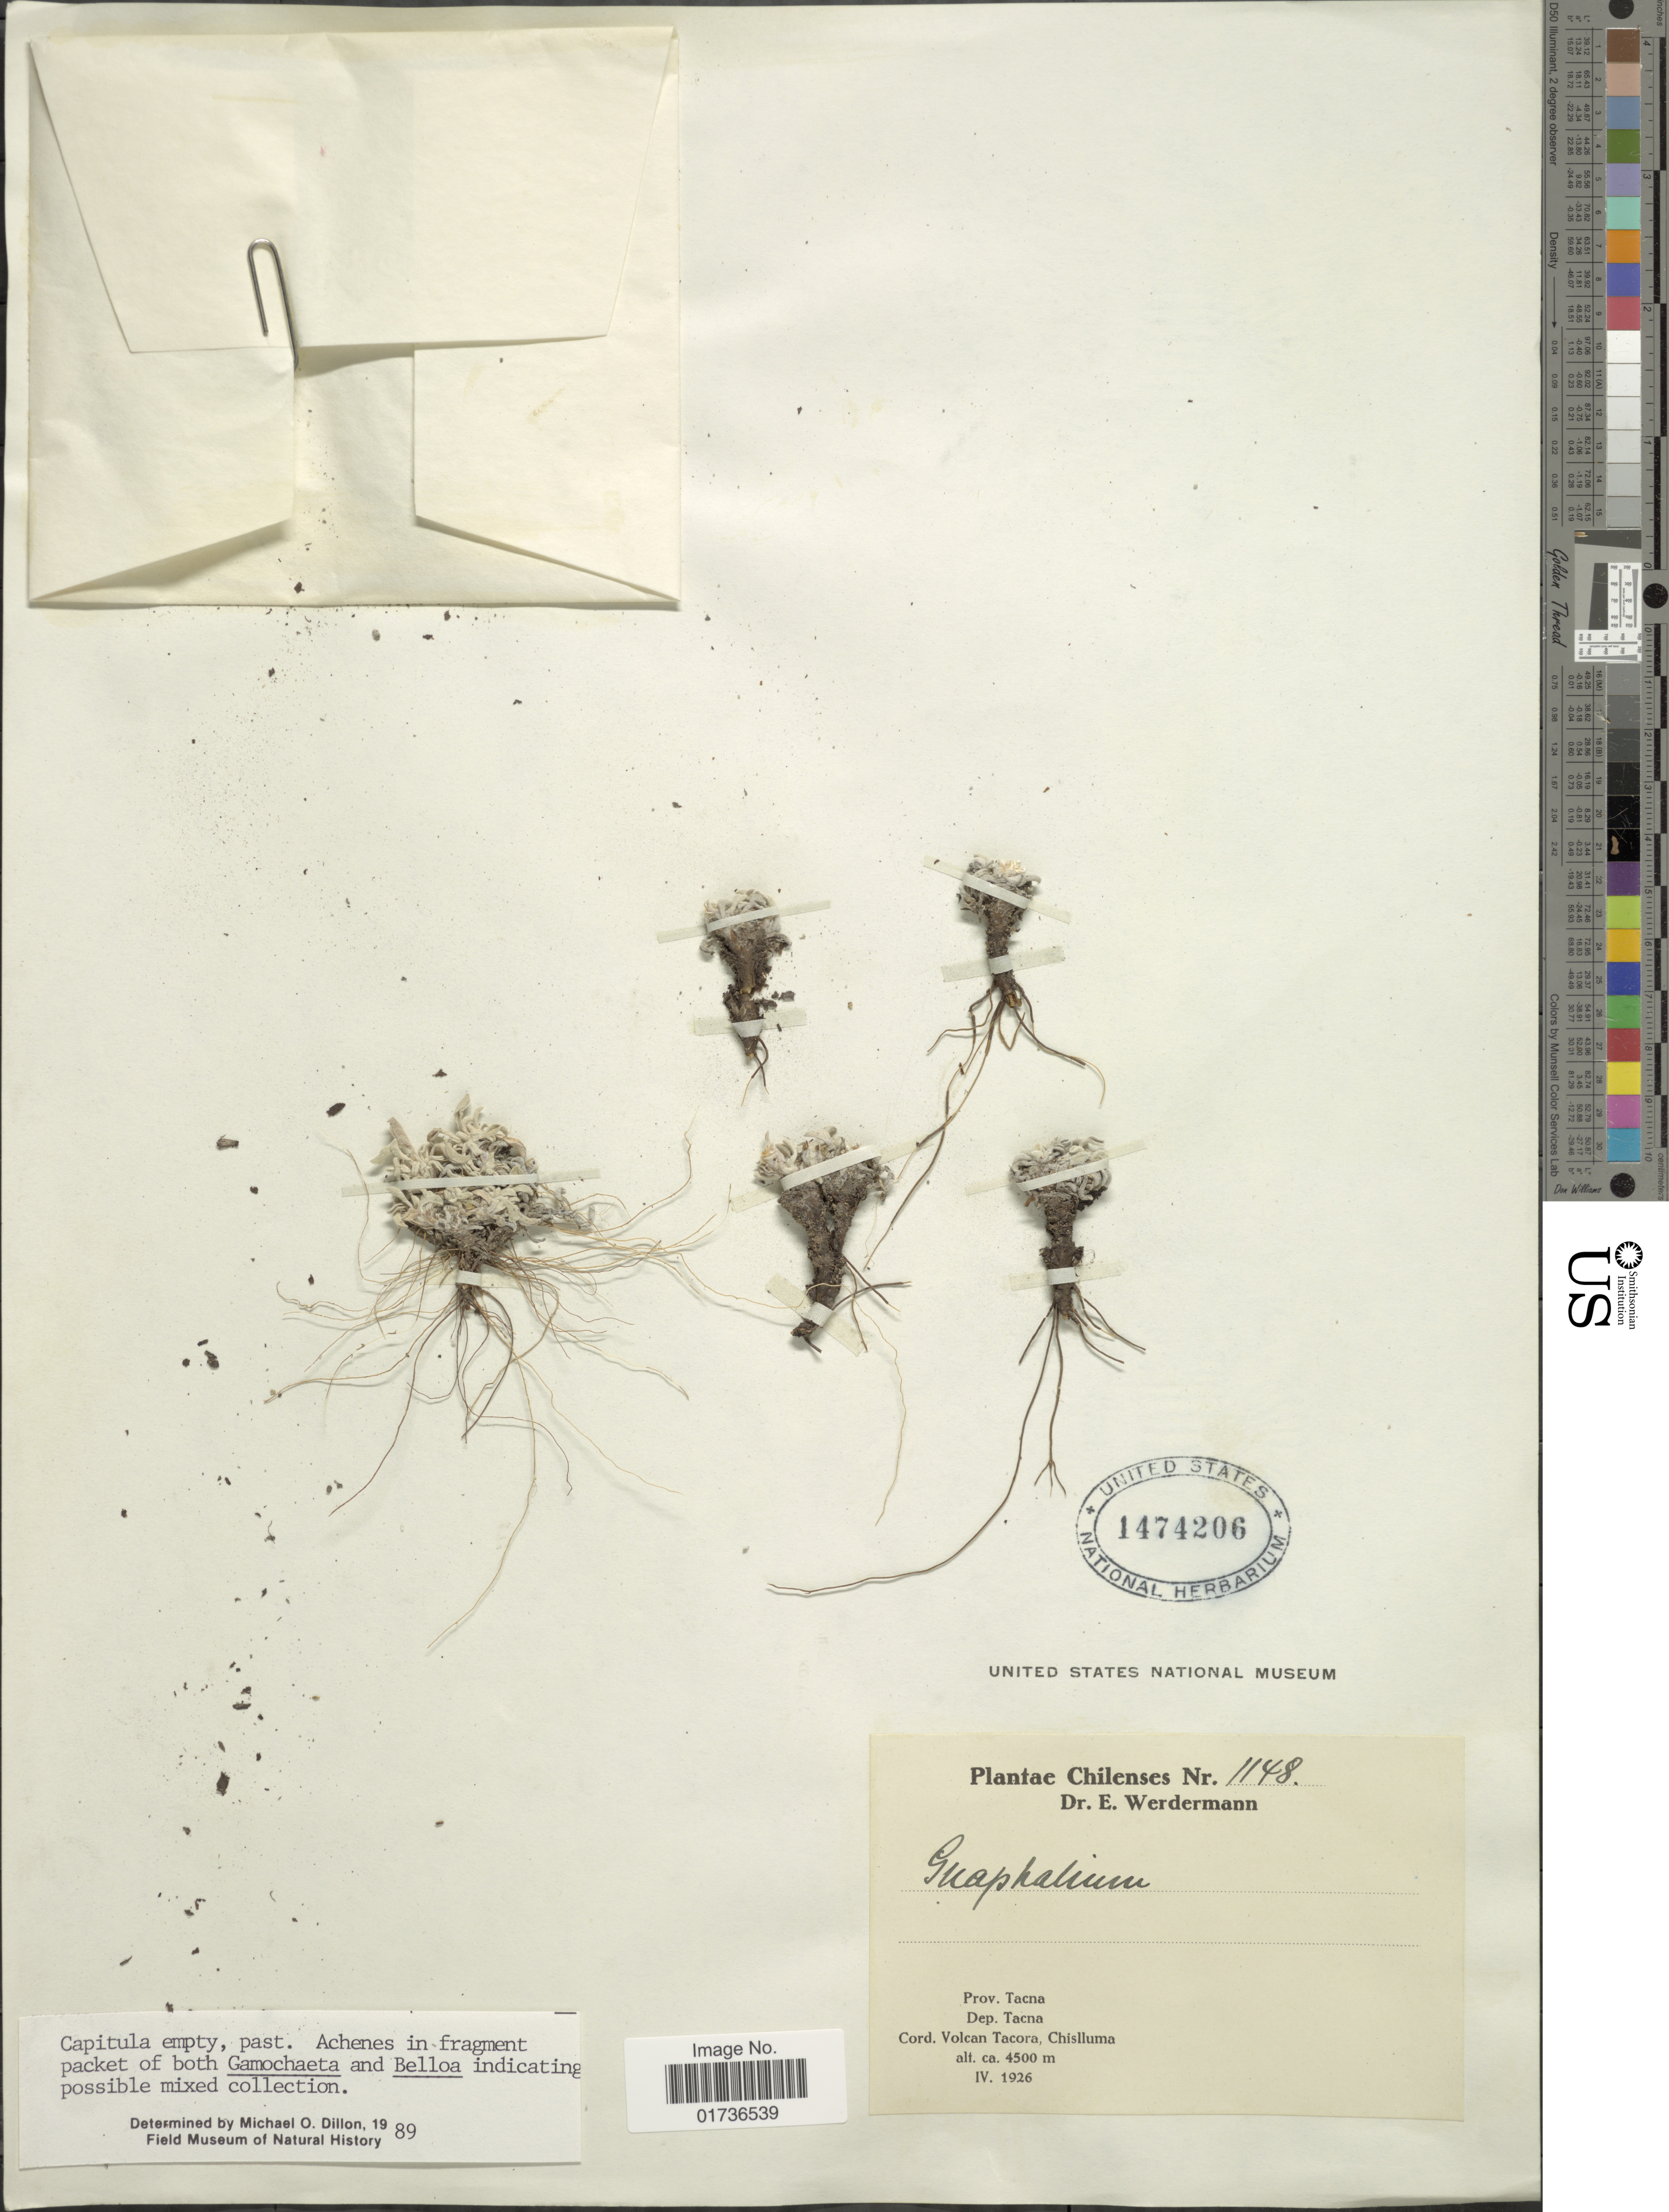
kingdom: Plantae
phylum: Tracheophyta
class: Magnoliopsida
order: Asterales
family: Asteraceae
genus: Belloa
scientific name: Belloa sp.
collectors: E. Werdermann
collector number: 1148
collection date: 1926-04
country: Peru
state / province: Tacna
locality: Dep. Tacna, Cord. Volcan Tacora, Chislluma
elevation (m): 4500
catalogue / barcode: US 1474206